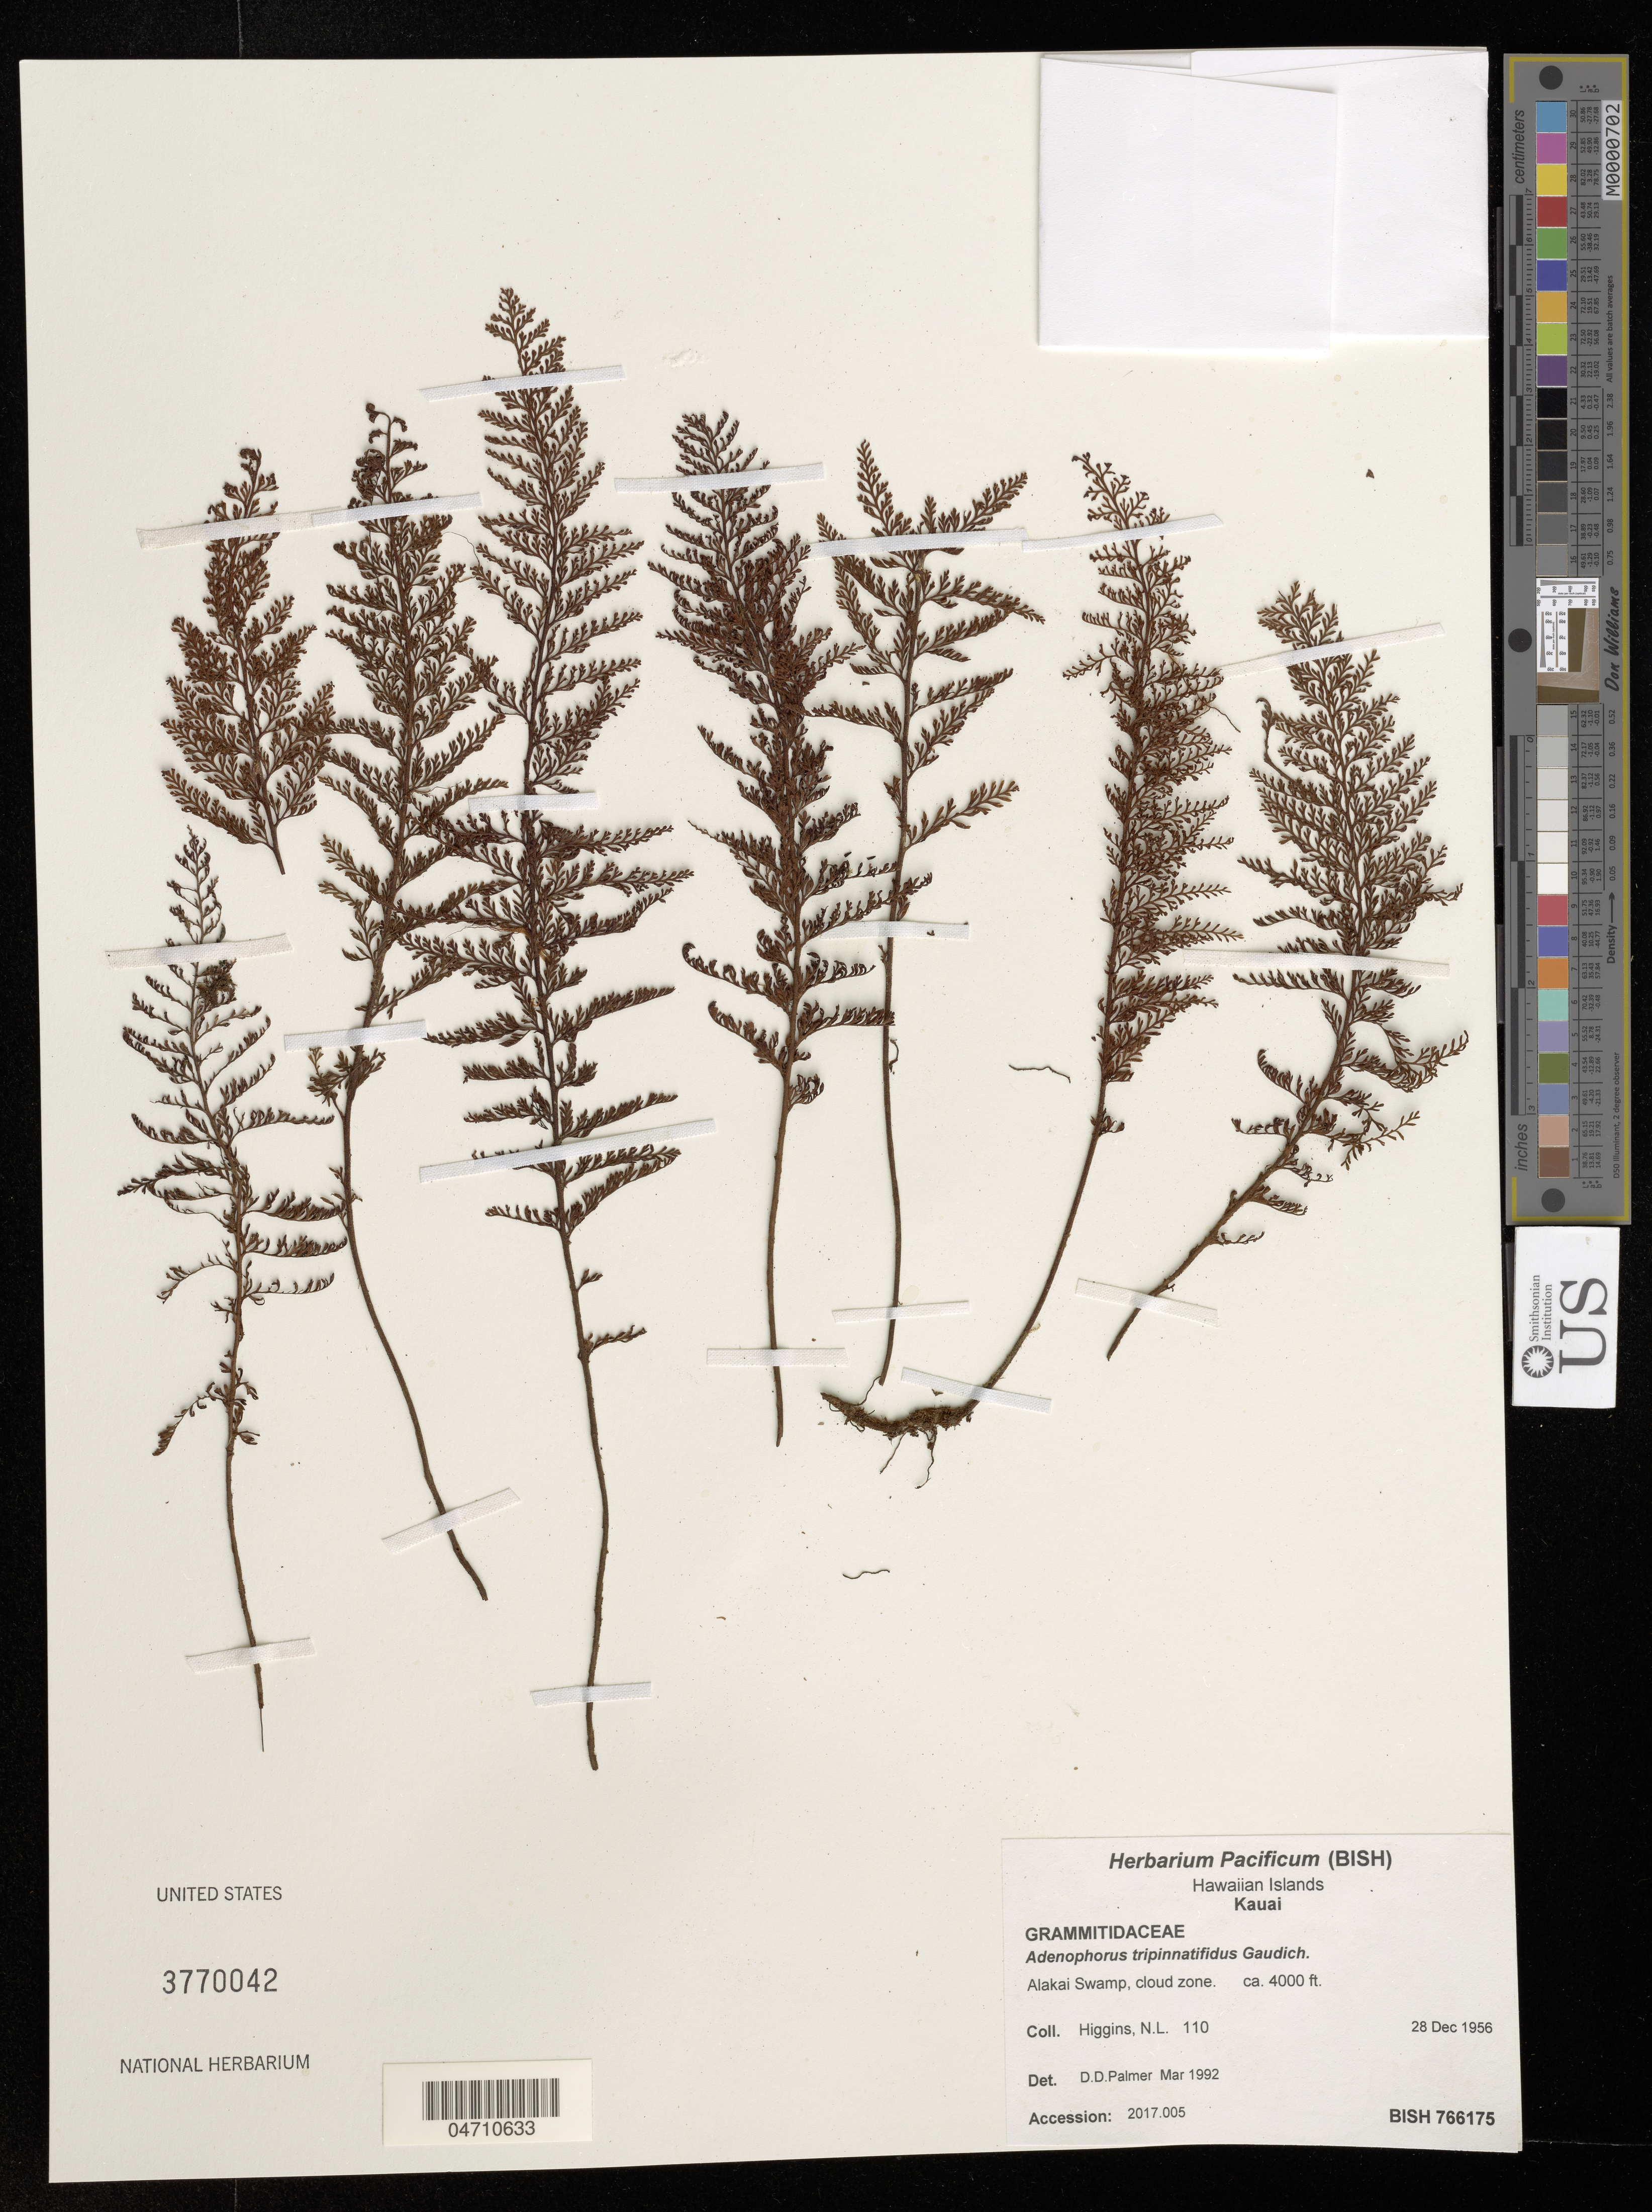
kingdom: Plantae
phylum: Tracheophyta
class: Polypodiopsida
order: Polypodiales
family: Polypodiaceae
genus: Adenophorus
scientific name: Adenophorus tripinnatifidus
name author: Gaudich.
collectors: N. Higgins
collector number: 110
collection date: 1956-12-28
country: United States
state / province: Hawaii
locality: Hawaiian Islands. Kauai. Alakai Swamp, cloud zone.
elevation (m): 1219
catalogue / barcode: US 3770042